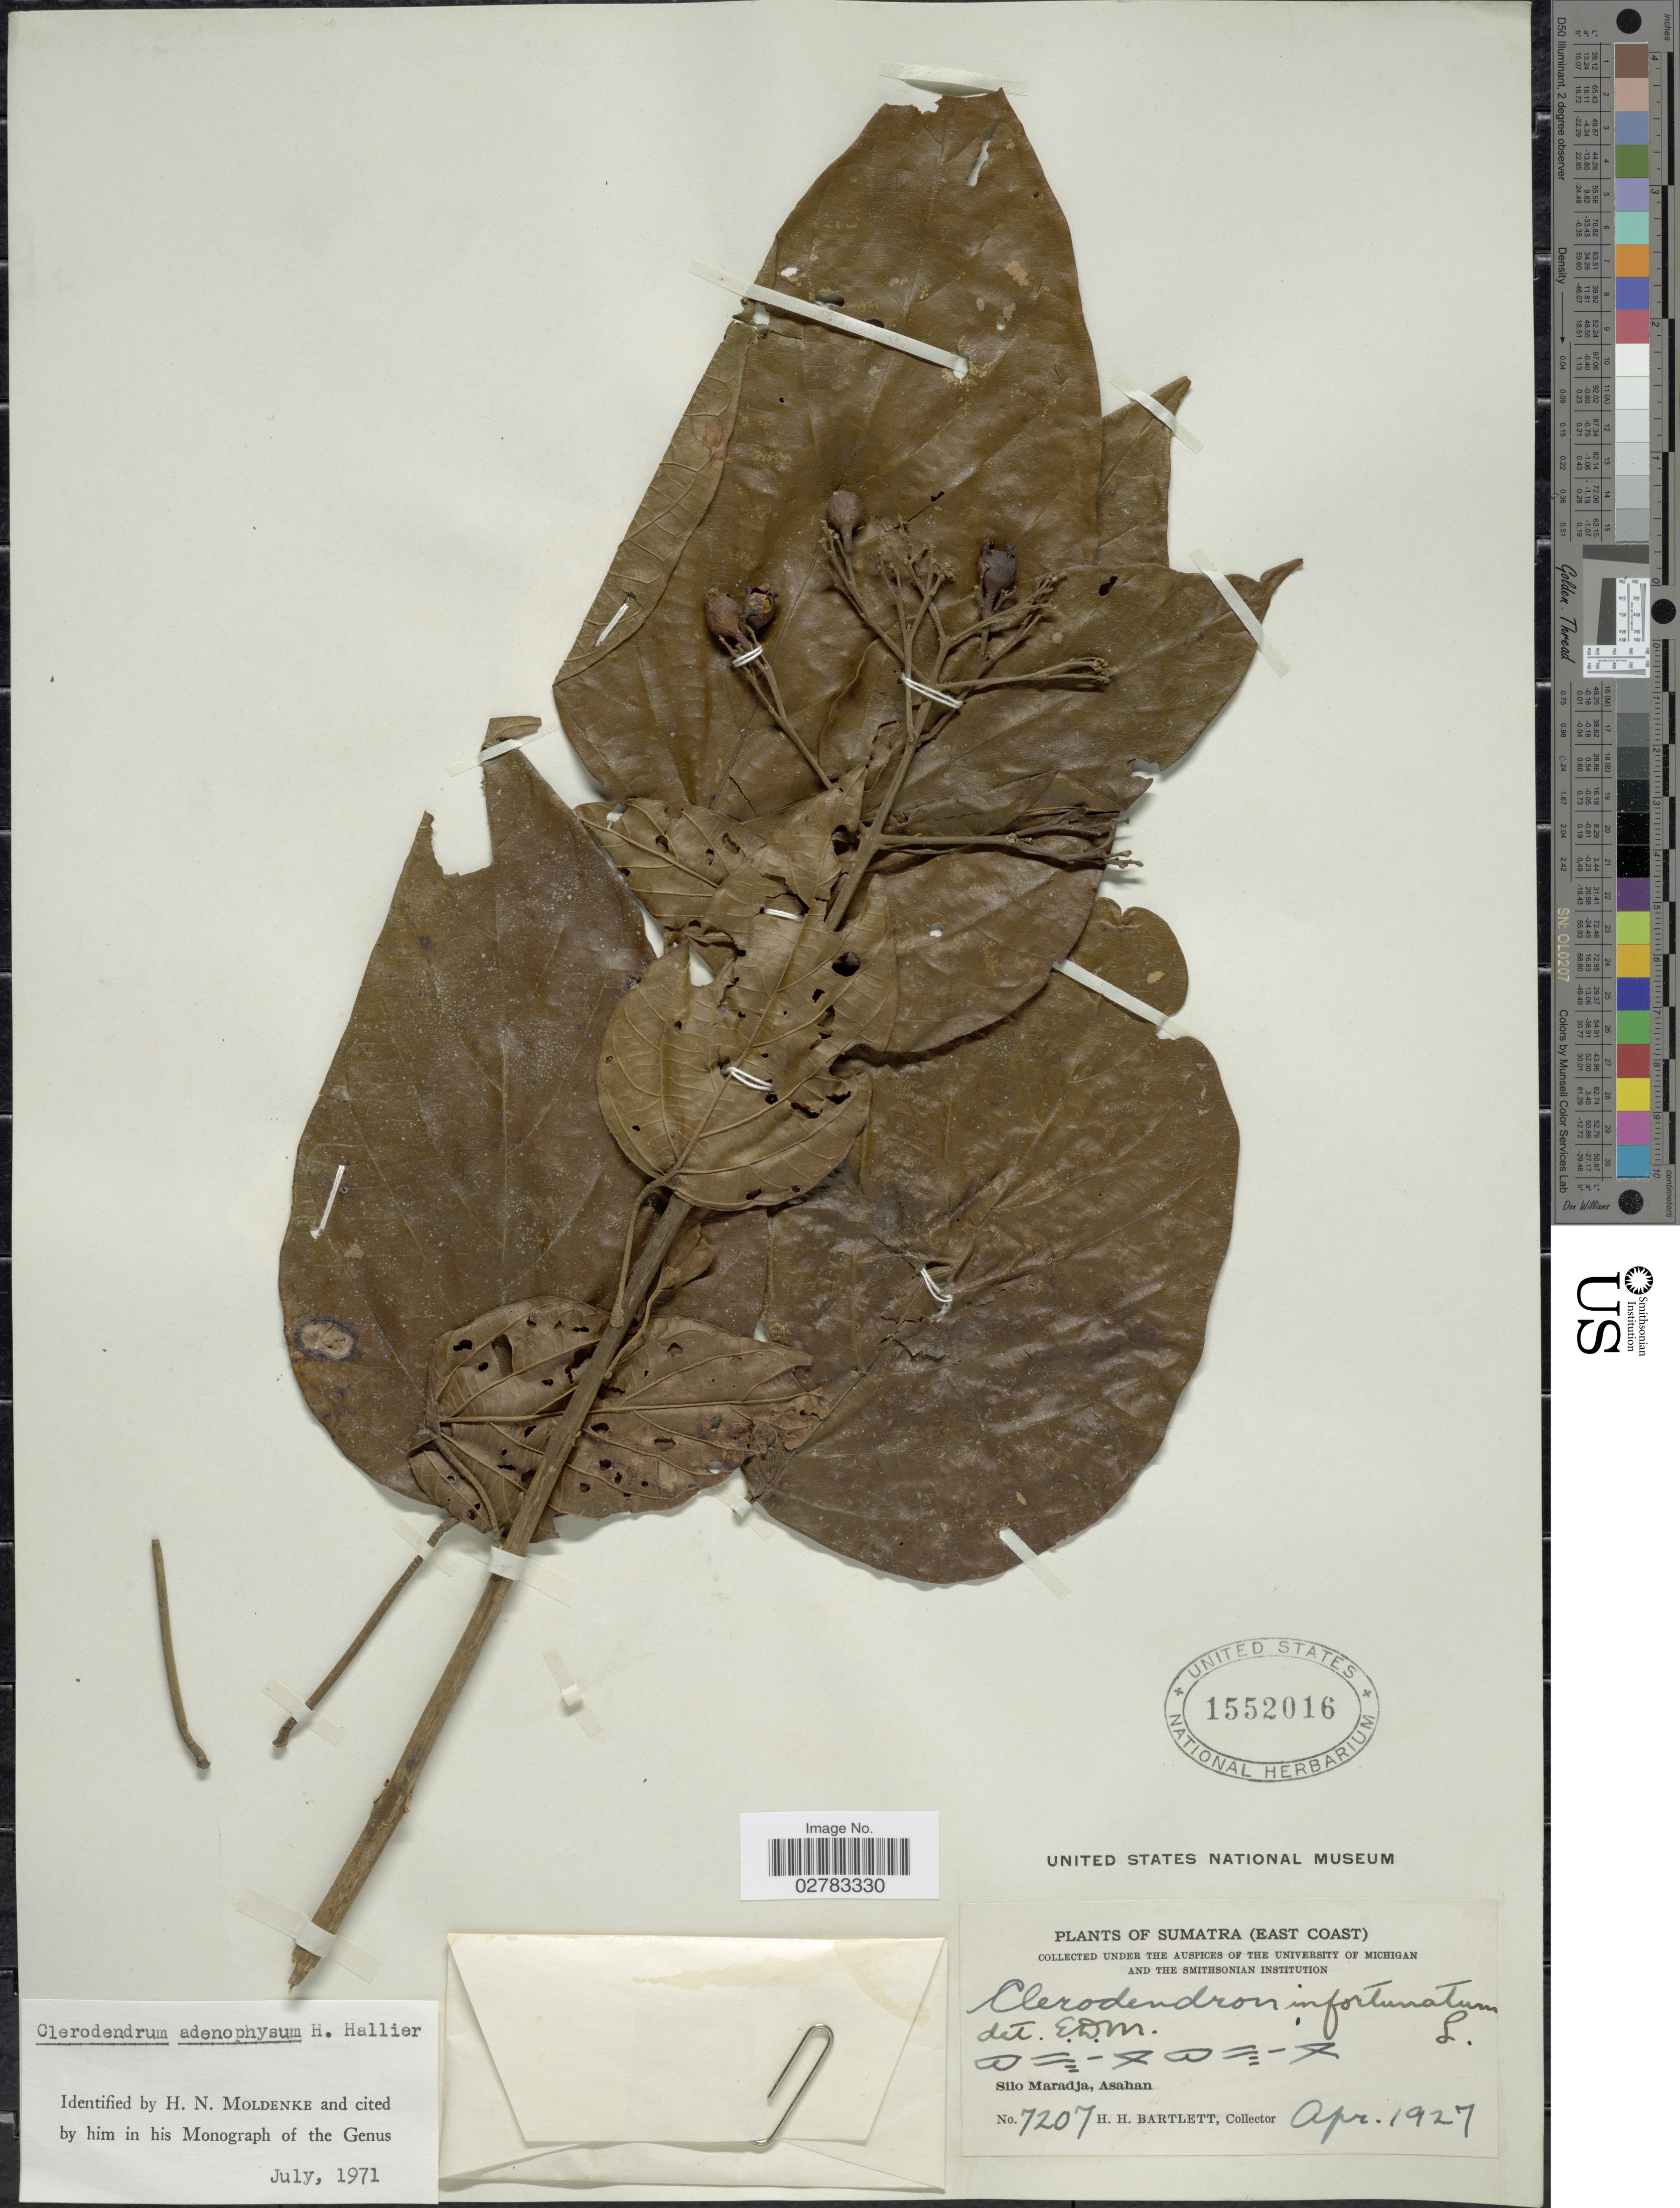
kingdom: Plantae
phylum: Tracheophyta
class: Magnoliopsida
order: Lamiales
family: Lamiaceae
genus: Clerodendrum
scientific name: Clerodendrum adenophysum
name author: Hall.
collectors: H. H. Bartlett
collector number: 7207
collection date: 1927-04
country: Indonesia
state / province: Sumatra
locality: East Coast, Silo Maradja, Asahan.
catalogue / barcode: US 1552016